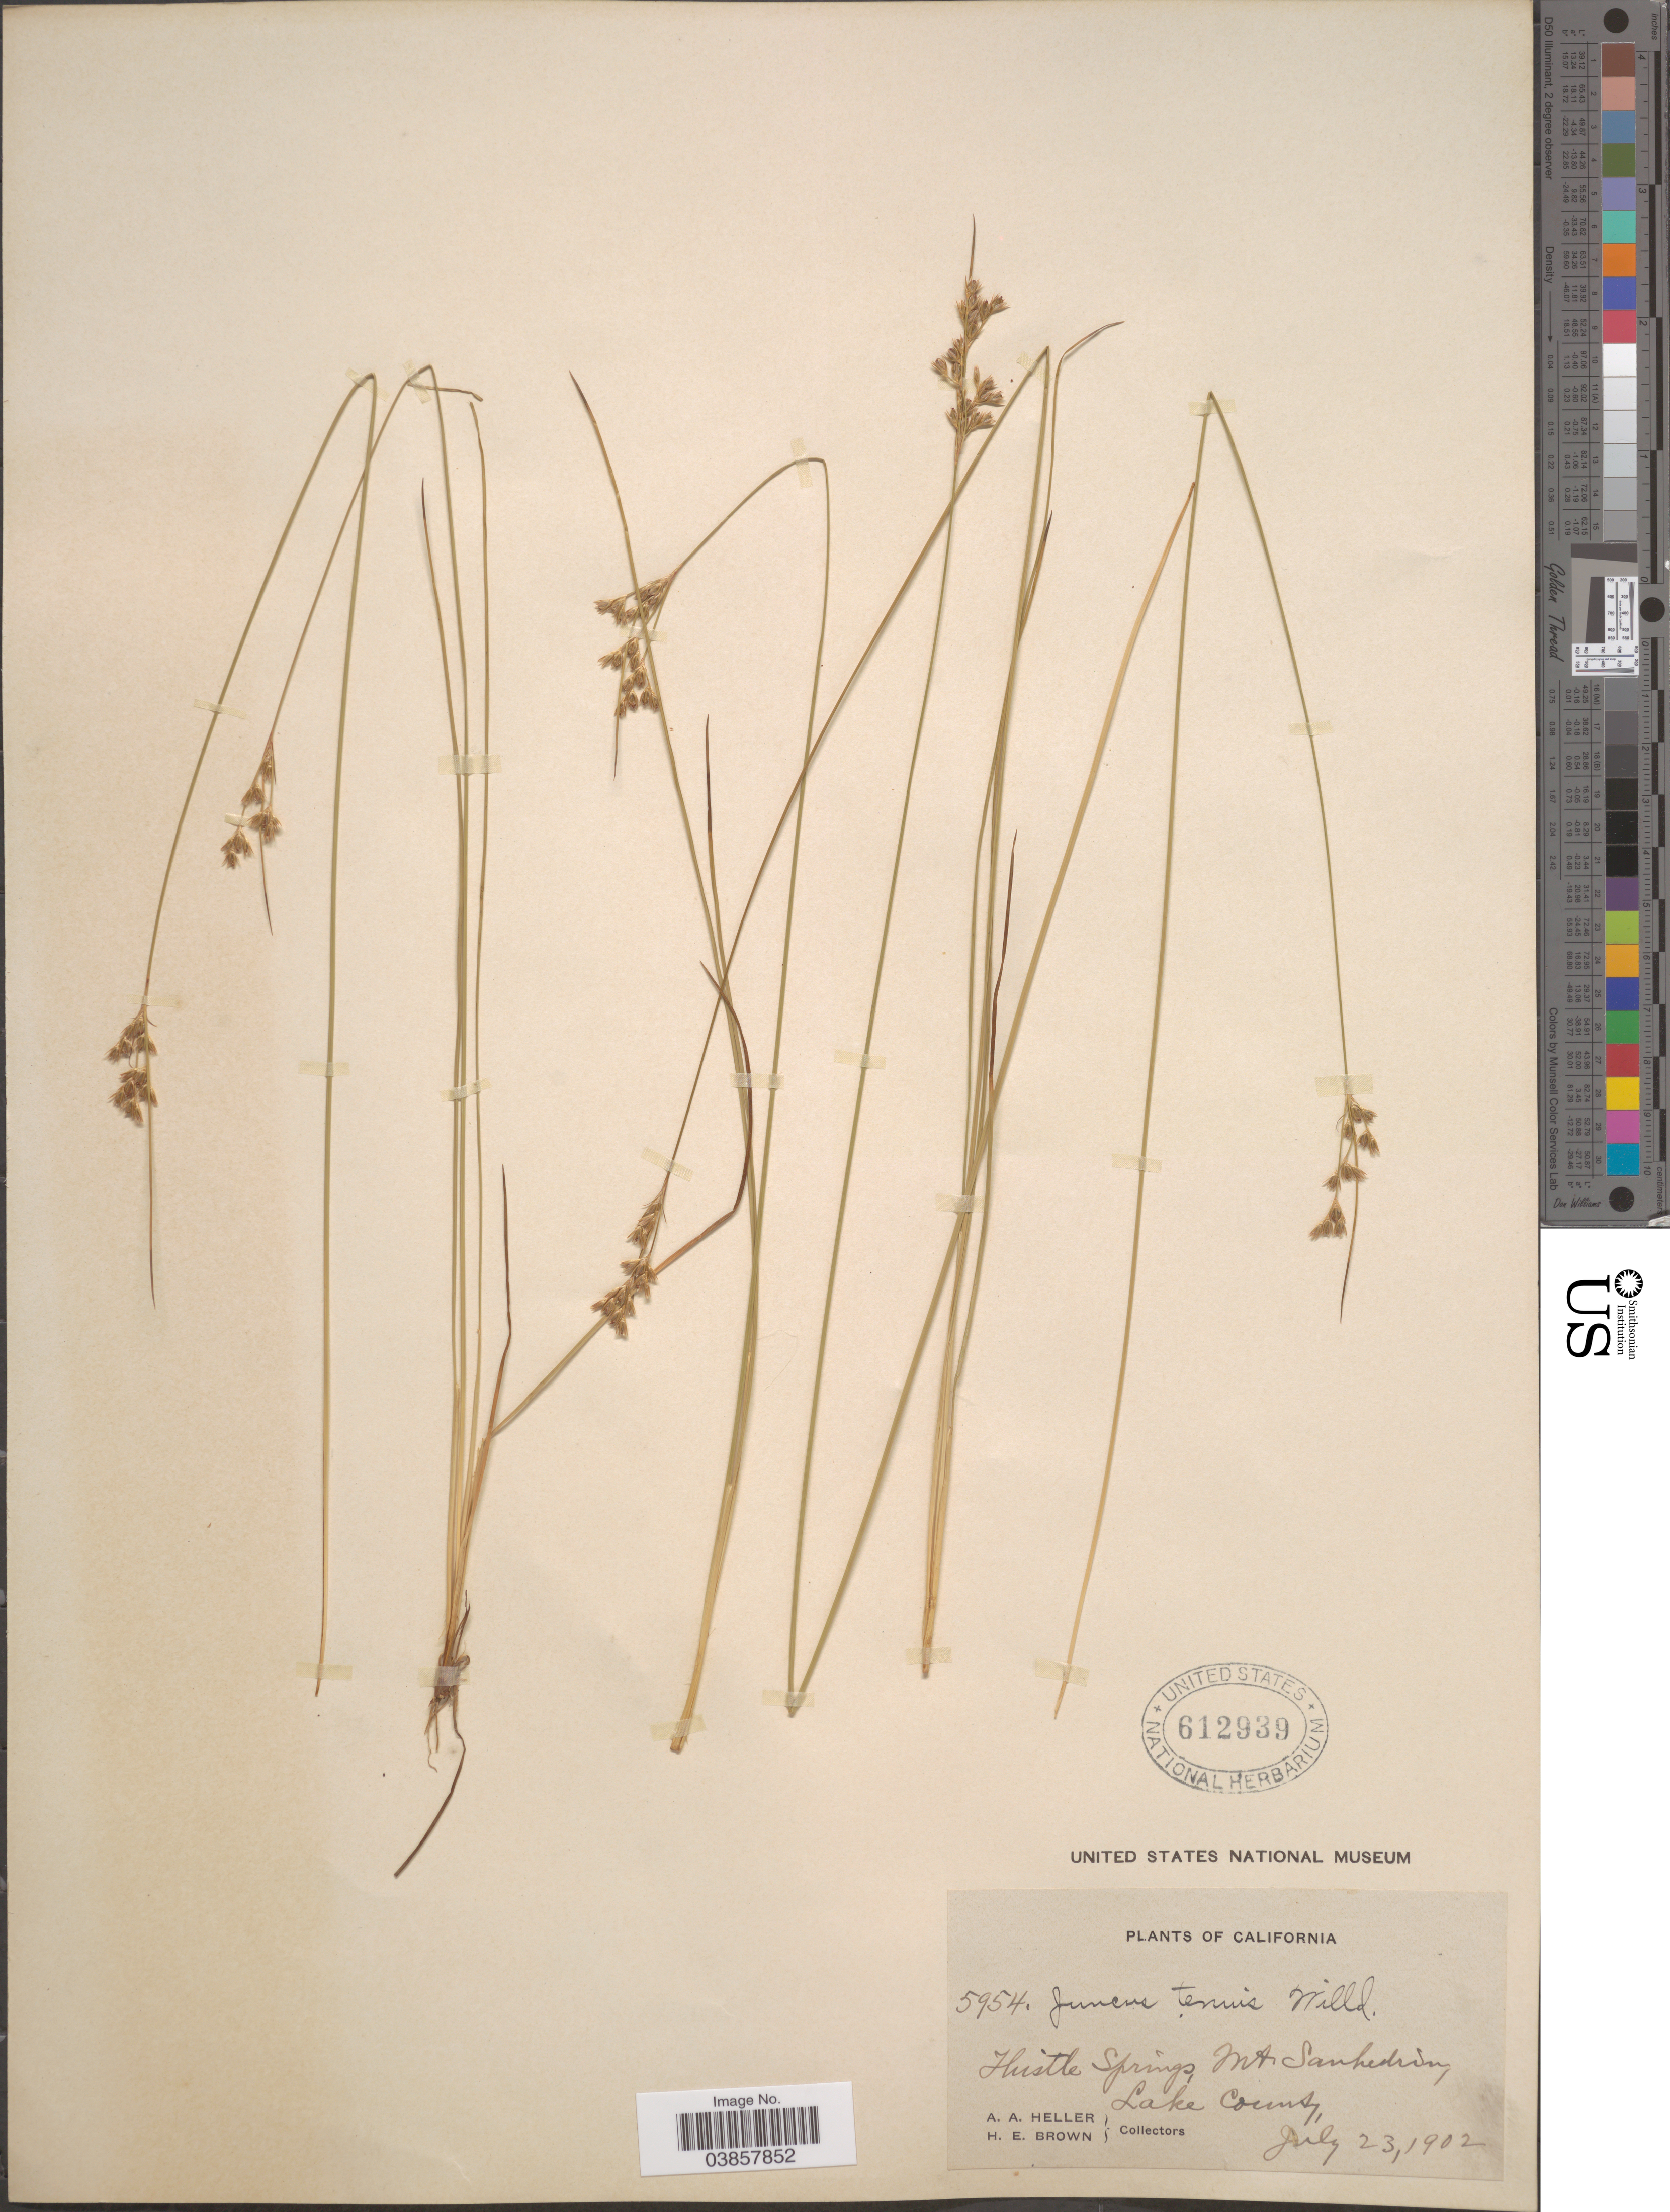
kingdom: Plantae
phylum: Tracheophyta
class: Liliopsida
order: Poales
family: Juncaceae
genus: Juncus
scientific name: Juncus tenuis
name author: Willd.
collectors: A. A. Heller & H. E. Brown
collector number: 5954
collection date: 1902-07-23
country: United States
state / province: California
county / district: Lake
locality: Thistle Springs Mt Sanhedrin, Lake County.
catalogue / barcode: US 612939